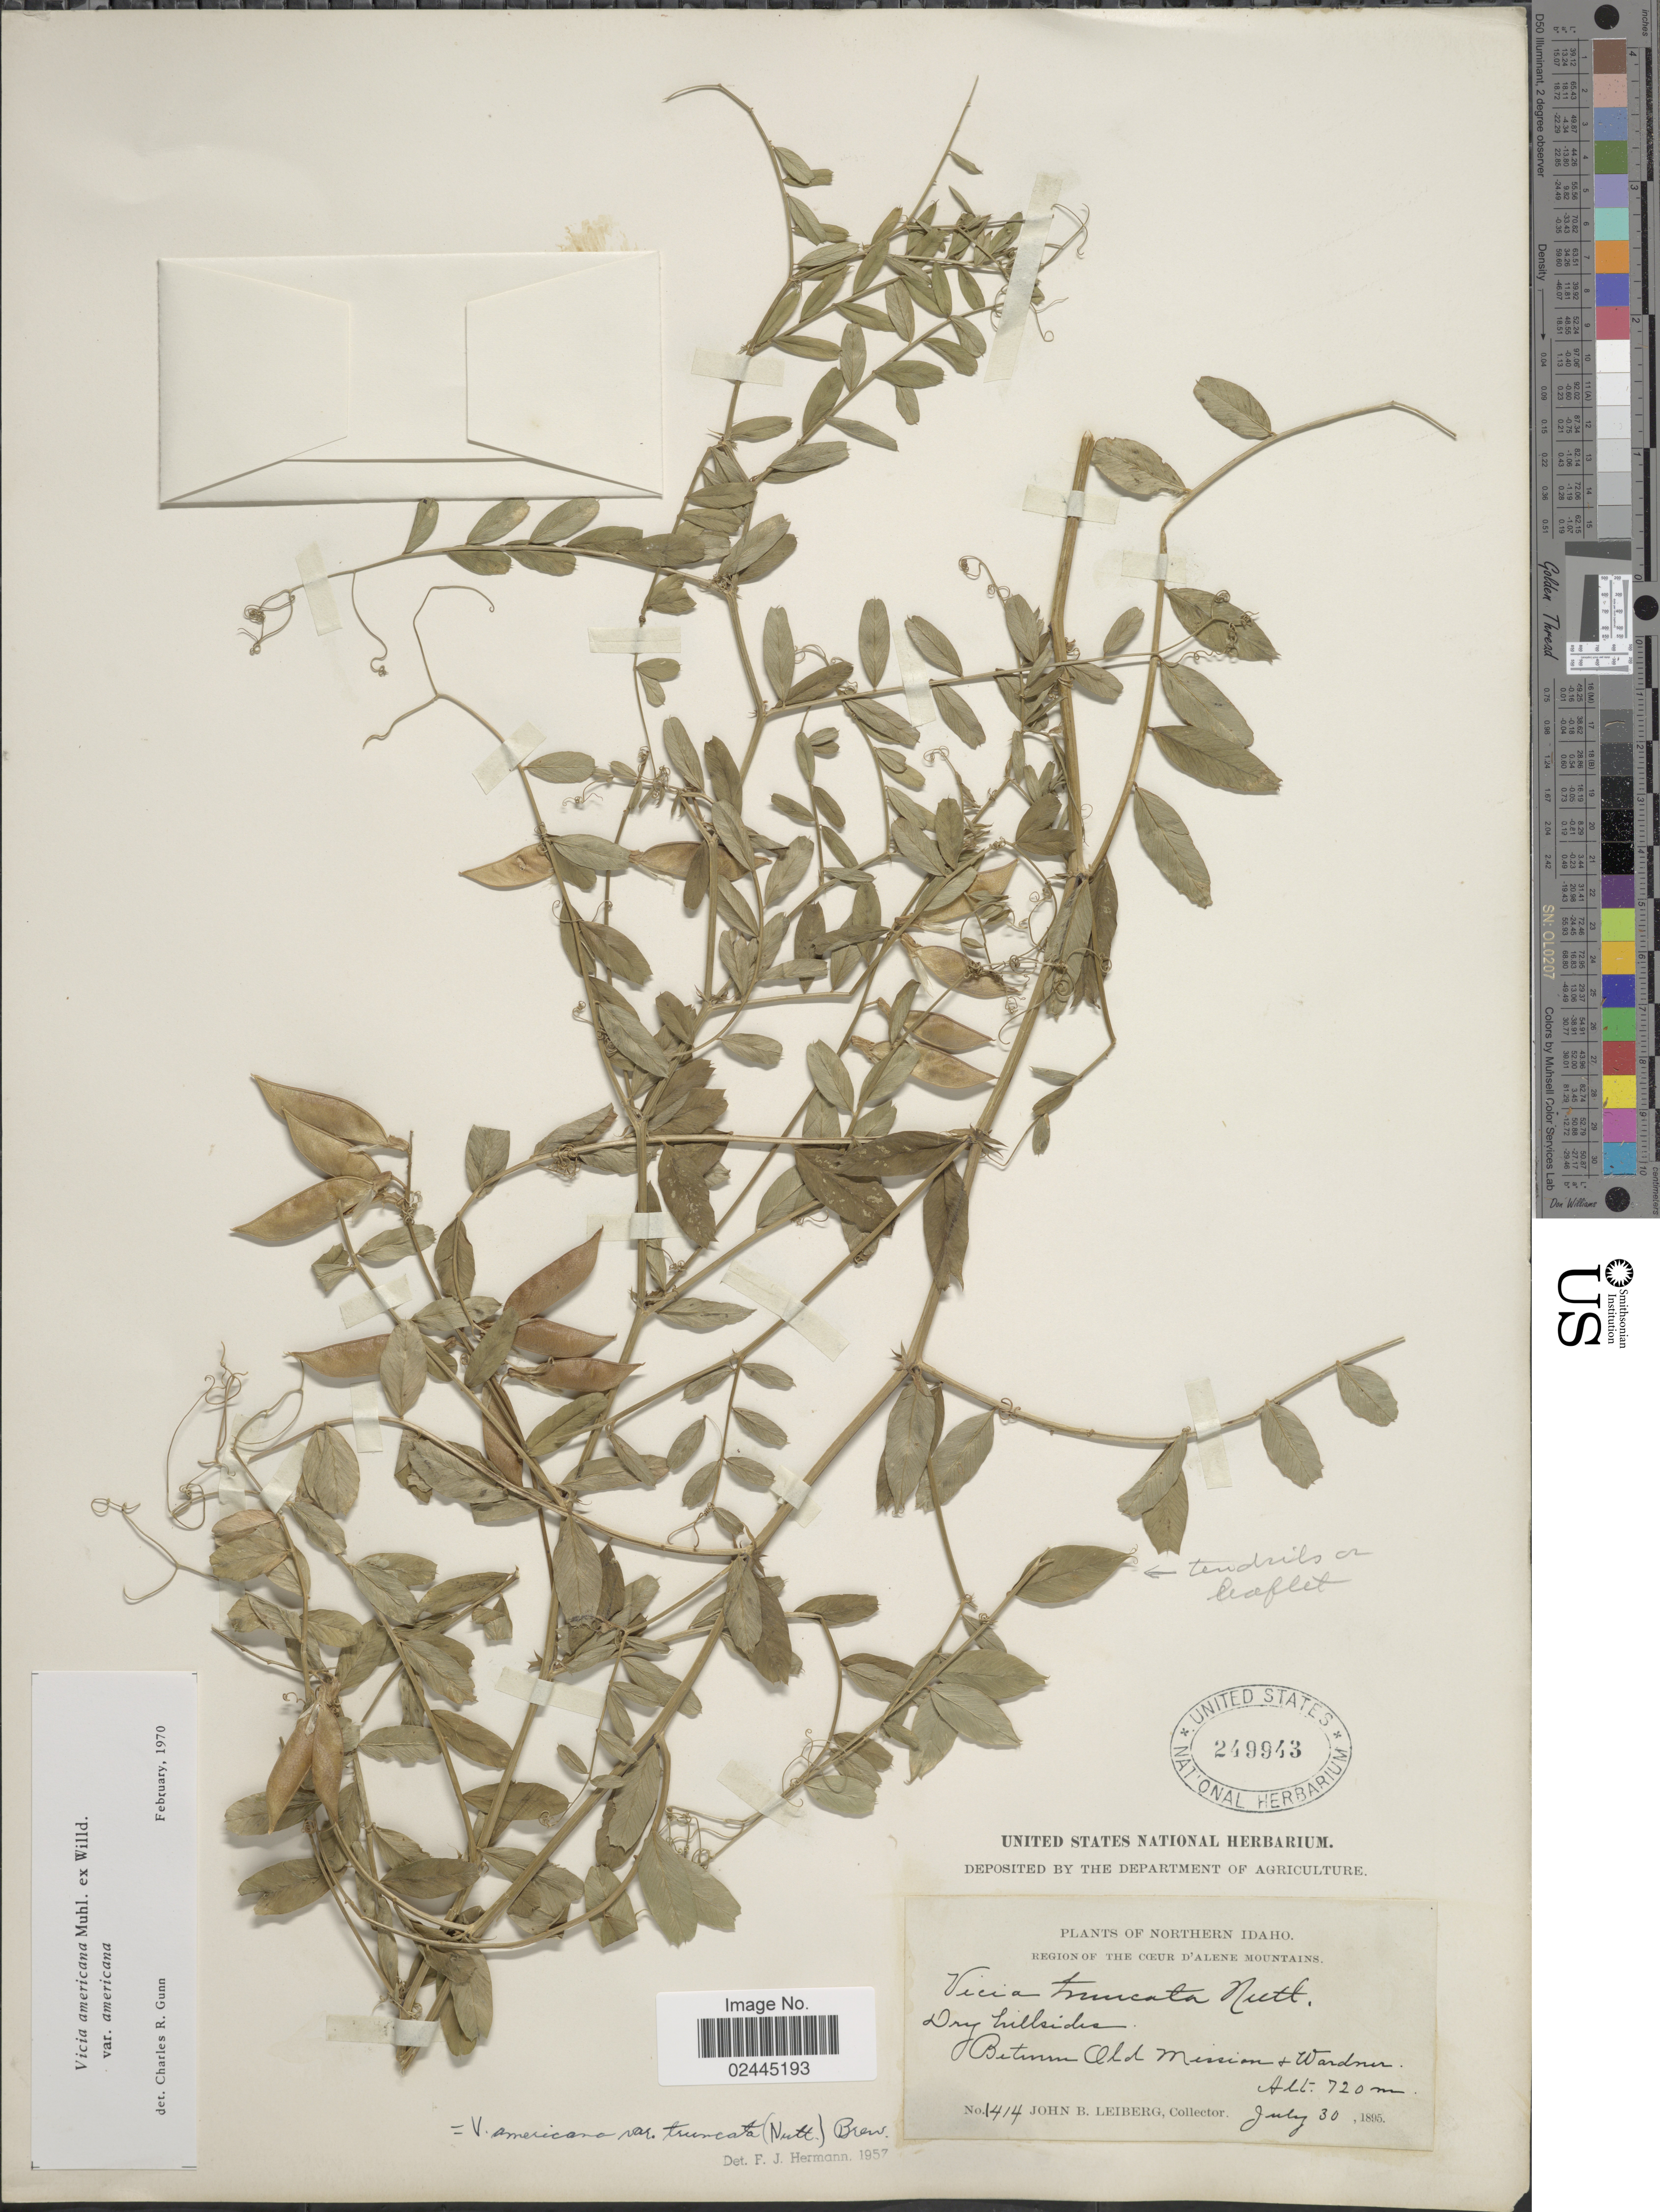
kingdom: Plantae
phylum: Tracheophyta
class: Magnoliopsida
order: Fabales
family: Fabaceae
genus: Vicia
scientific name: Vicia americana var. americana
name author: Muhl. ex Willd.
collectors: J. B. Leiberg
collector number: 1414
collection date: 1895-07-30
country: United States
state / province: Idaho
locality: Northern Idaho, Region of the Coeur d'Alene Mountains. Between Old Mission + Wardner.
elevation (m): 720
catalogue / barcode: US 429943